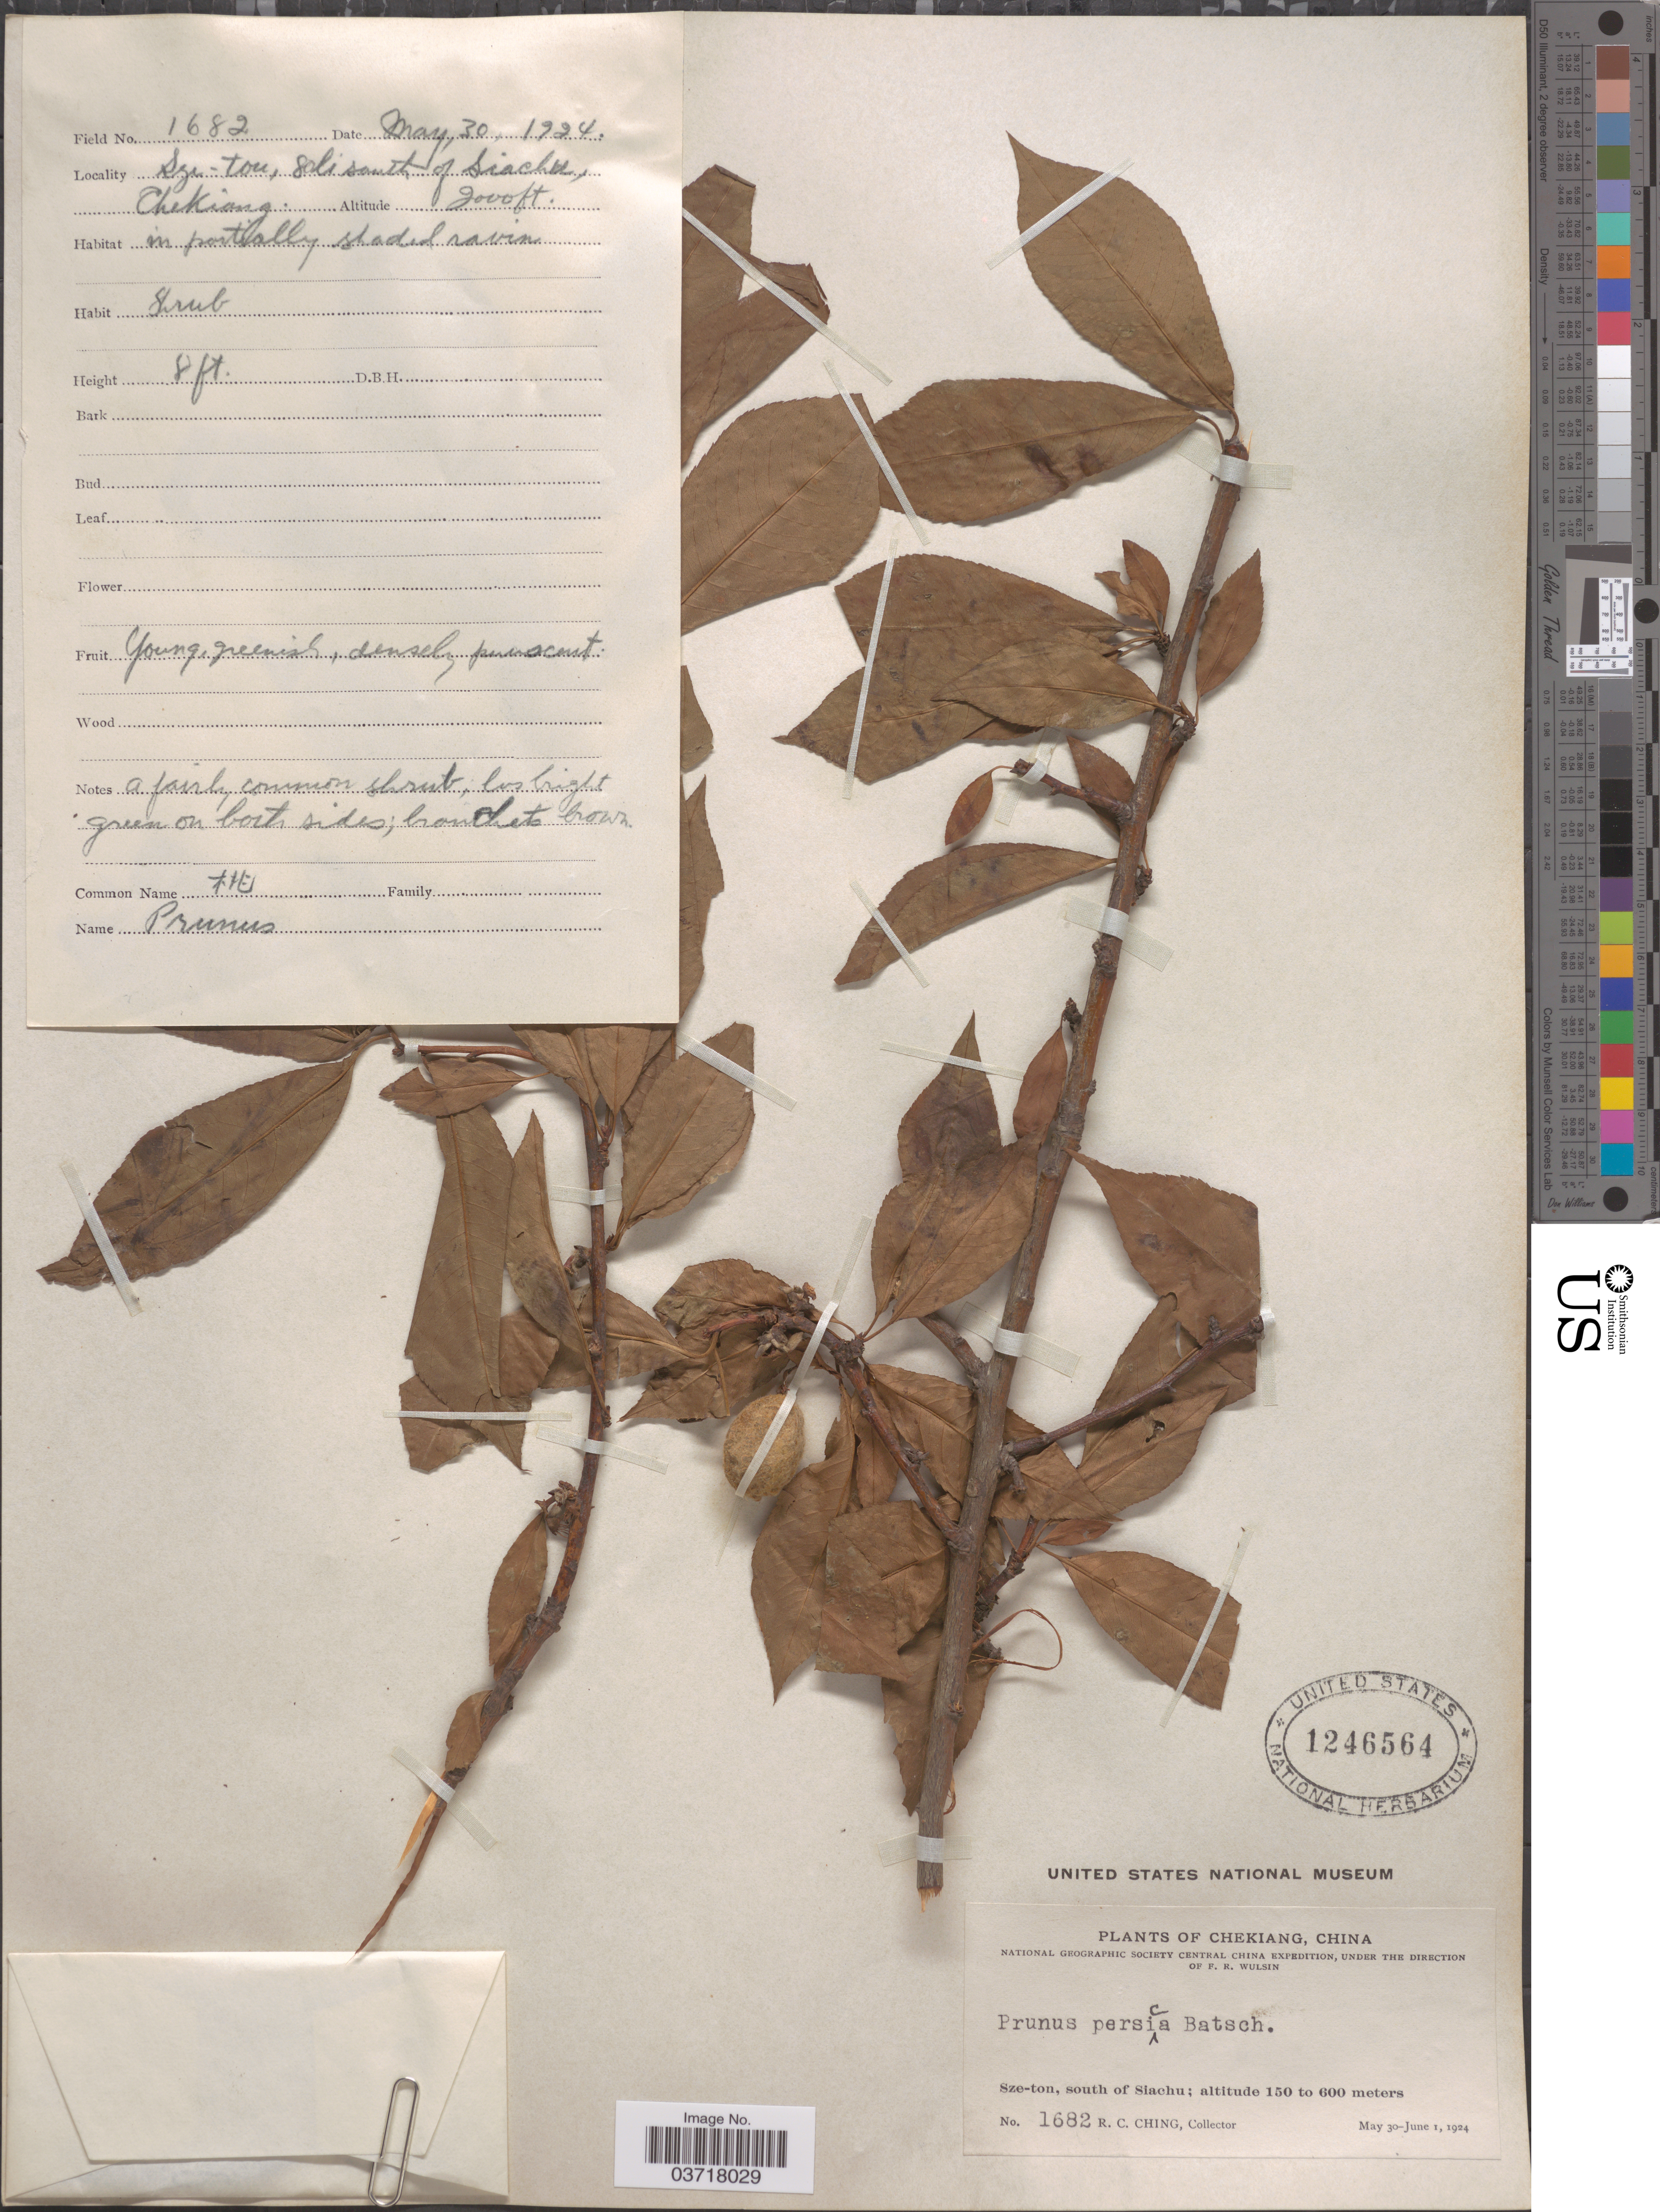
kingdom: Plantae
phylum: Tracheophyta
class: Magnoliopsida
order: Rosales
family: Rosaceae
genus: Prunus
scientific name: Prunus persica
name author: (L.) Batsch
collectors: R. C. Ching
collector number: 1682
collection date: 1924-05-30/1924-06-01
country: China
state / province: Zhejiang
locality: Chekiang. Sze-ton, south of Siachu.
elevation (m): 150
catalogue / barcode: US 1246564